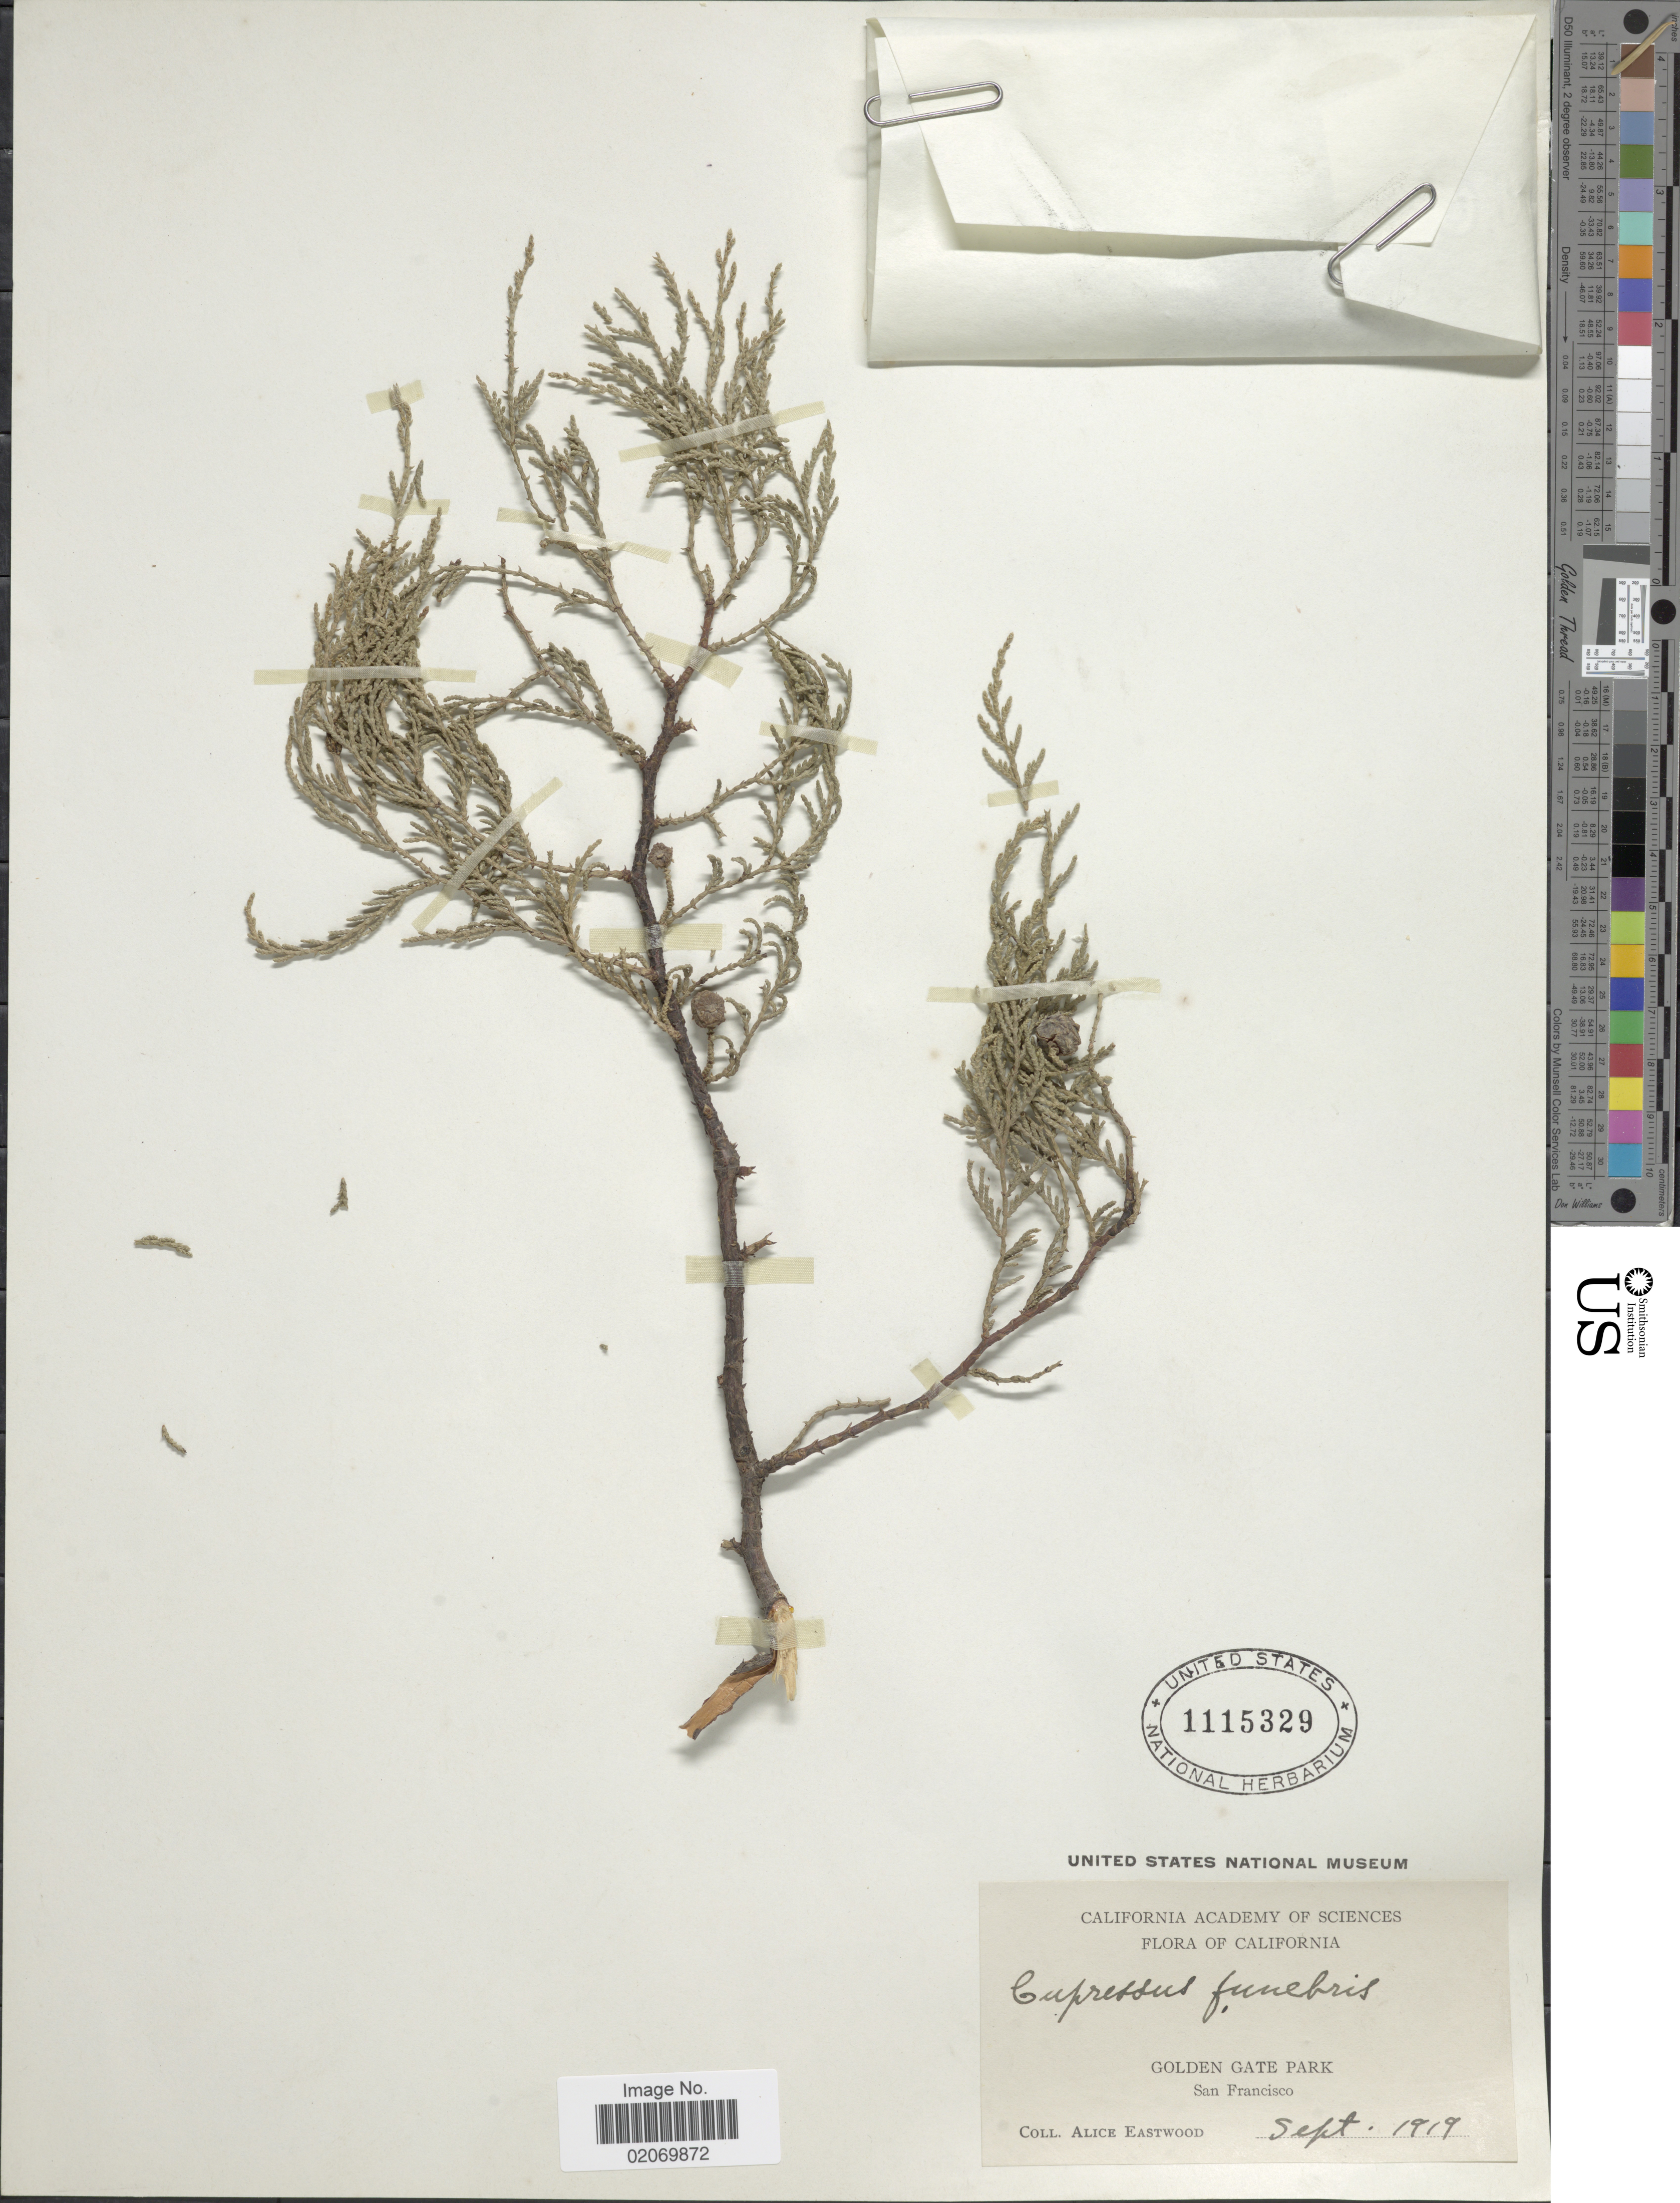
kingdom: Plantae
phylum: Tracheophyta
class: Pinopsida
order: Pinales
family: Cupressaceae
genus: Cupressus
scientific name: Cupressus funebris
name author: Endl.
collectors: A. Eastwood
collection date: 1919-09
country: United States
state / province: California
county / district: San Francisco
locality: Golden Gate Park, San Francisco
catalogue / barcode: US 1115329